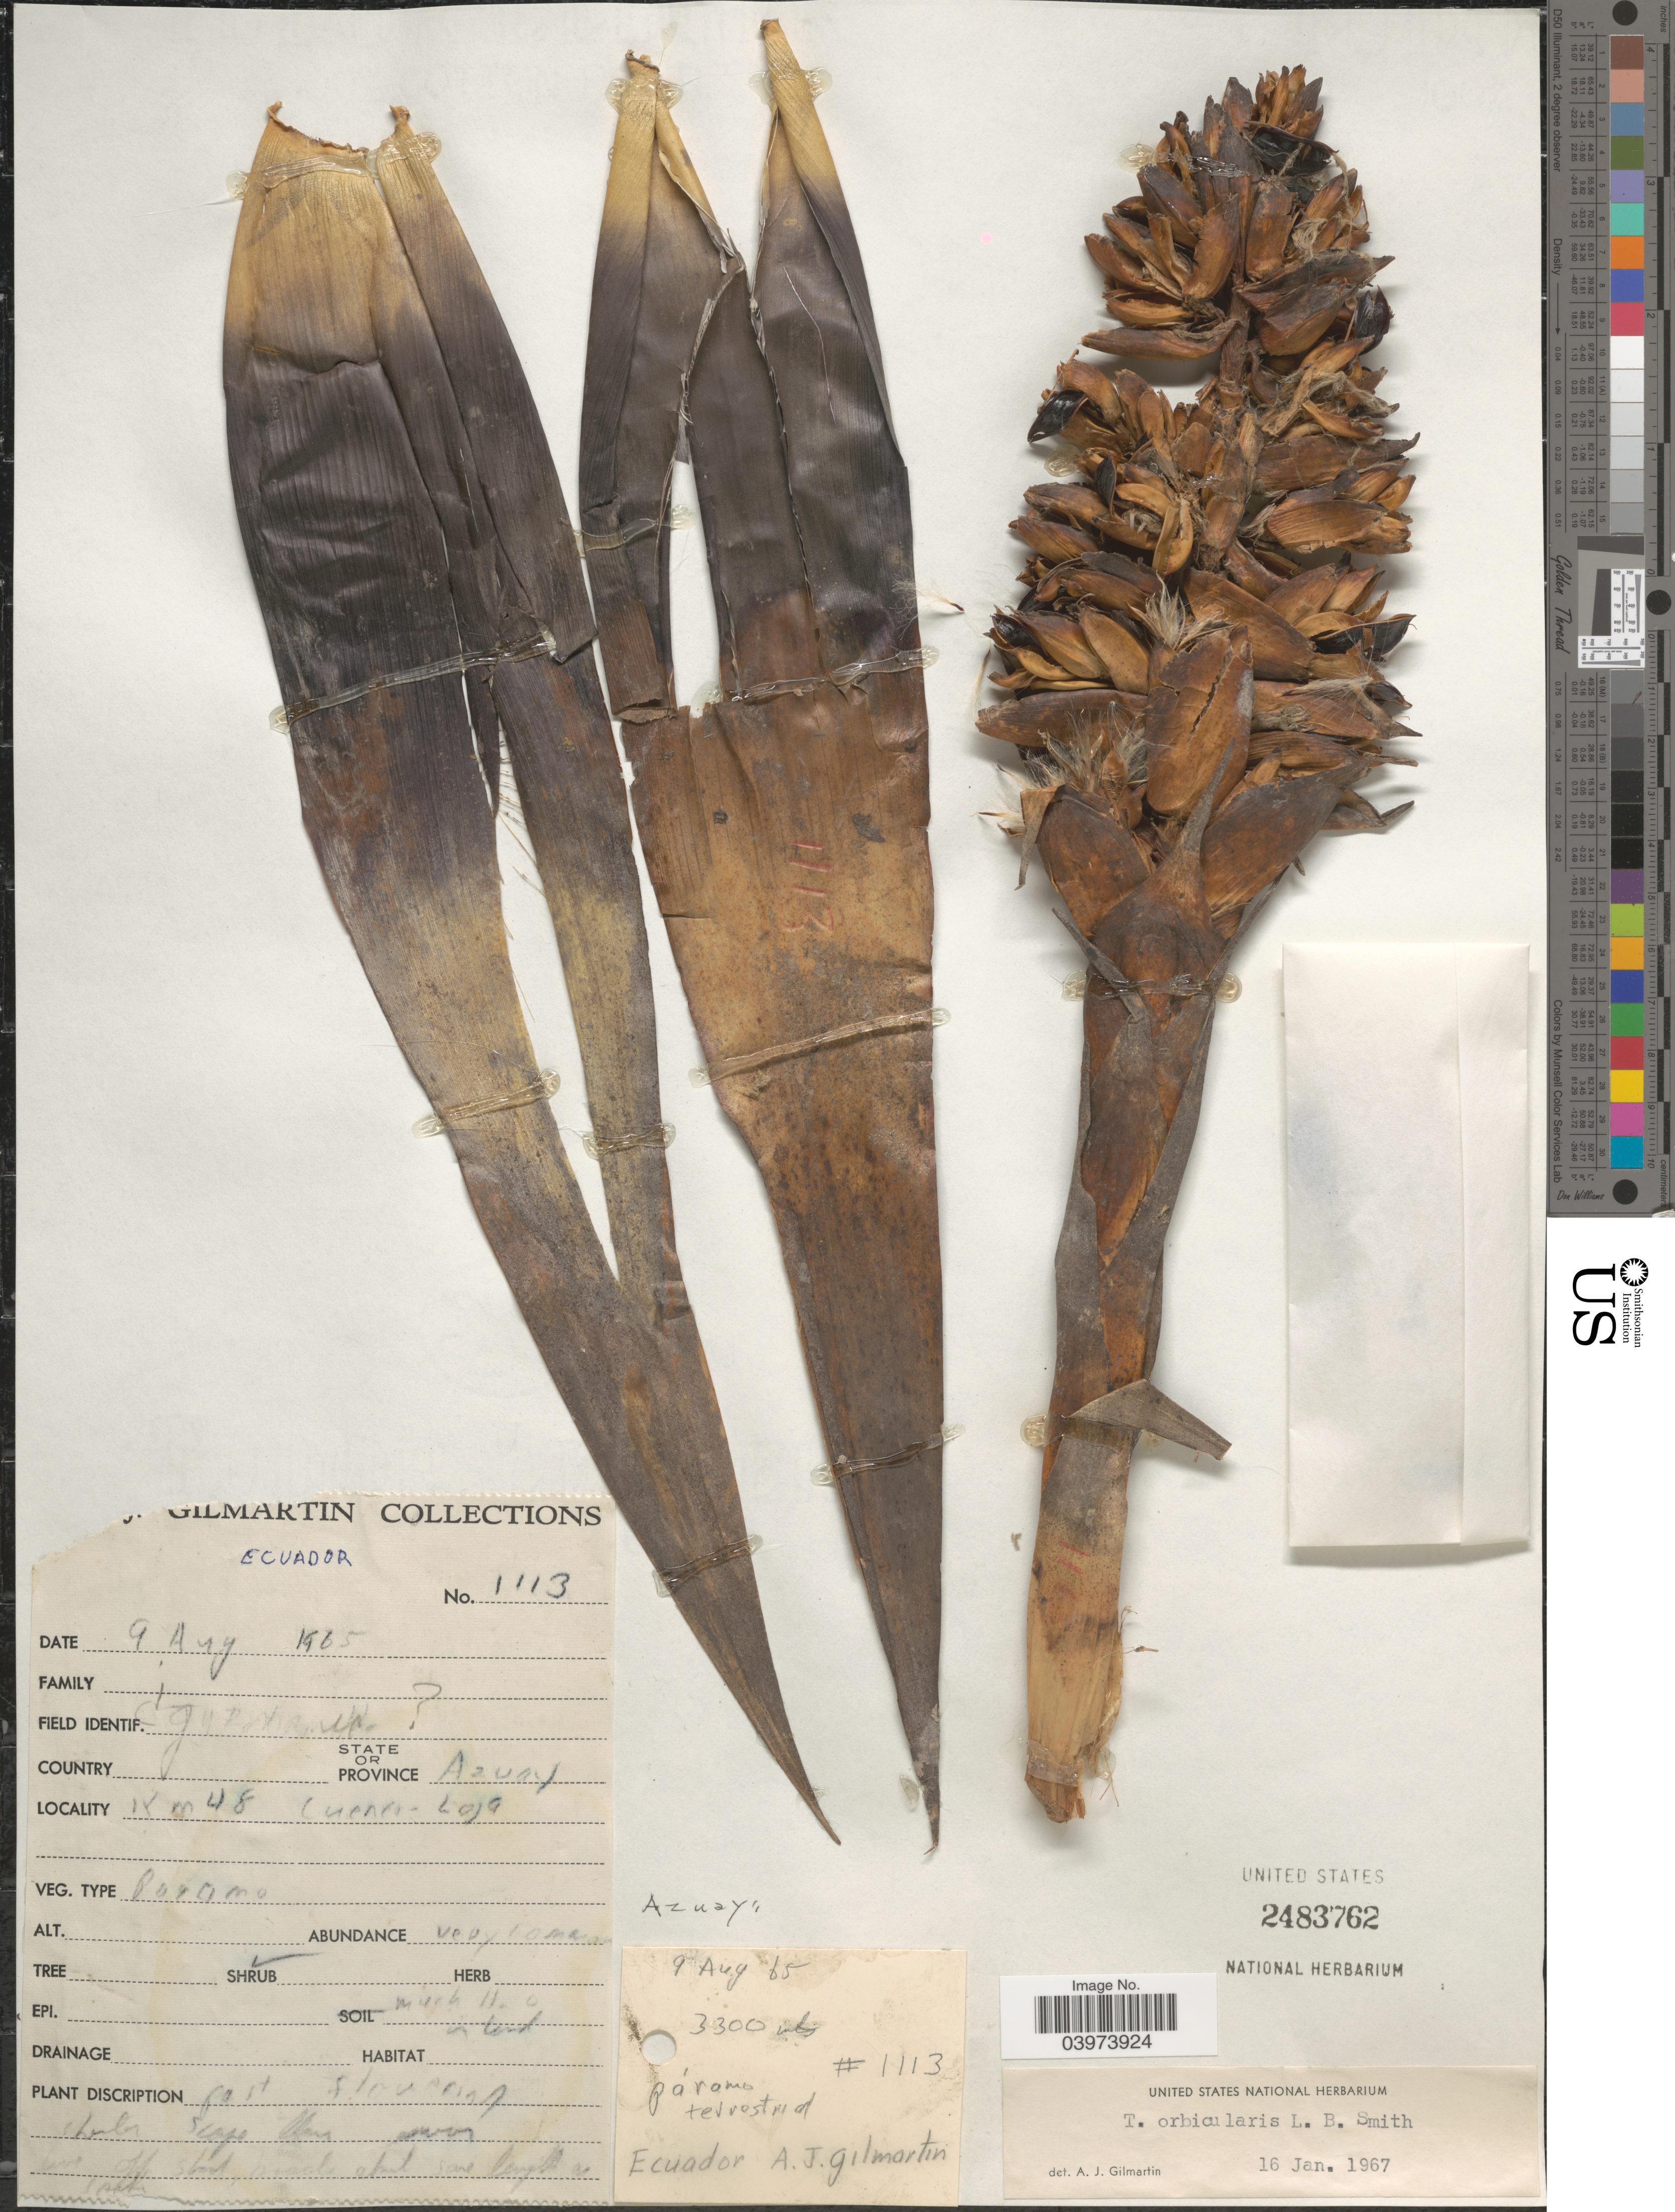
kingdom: Plantae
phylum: Tracheophyta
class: Liliopsida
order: Poales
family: Bromeliaceae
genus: Tillandsia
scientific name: Tillandsia orbicularis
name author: L.B. Sm.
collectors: A. J. Gilmartin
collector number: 1113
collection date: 1965-08-09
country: Ecuador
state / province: Azuay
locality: Km 48 Cuena-Loja.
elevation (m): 3300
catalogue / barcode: US 2483762